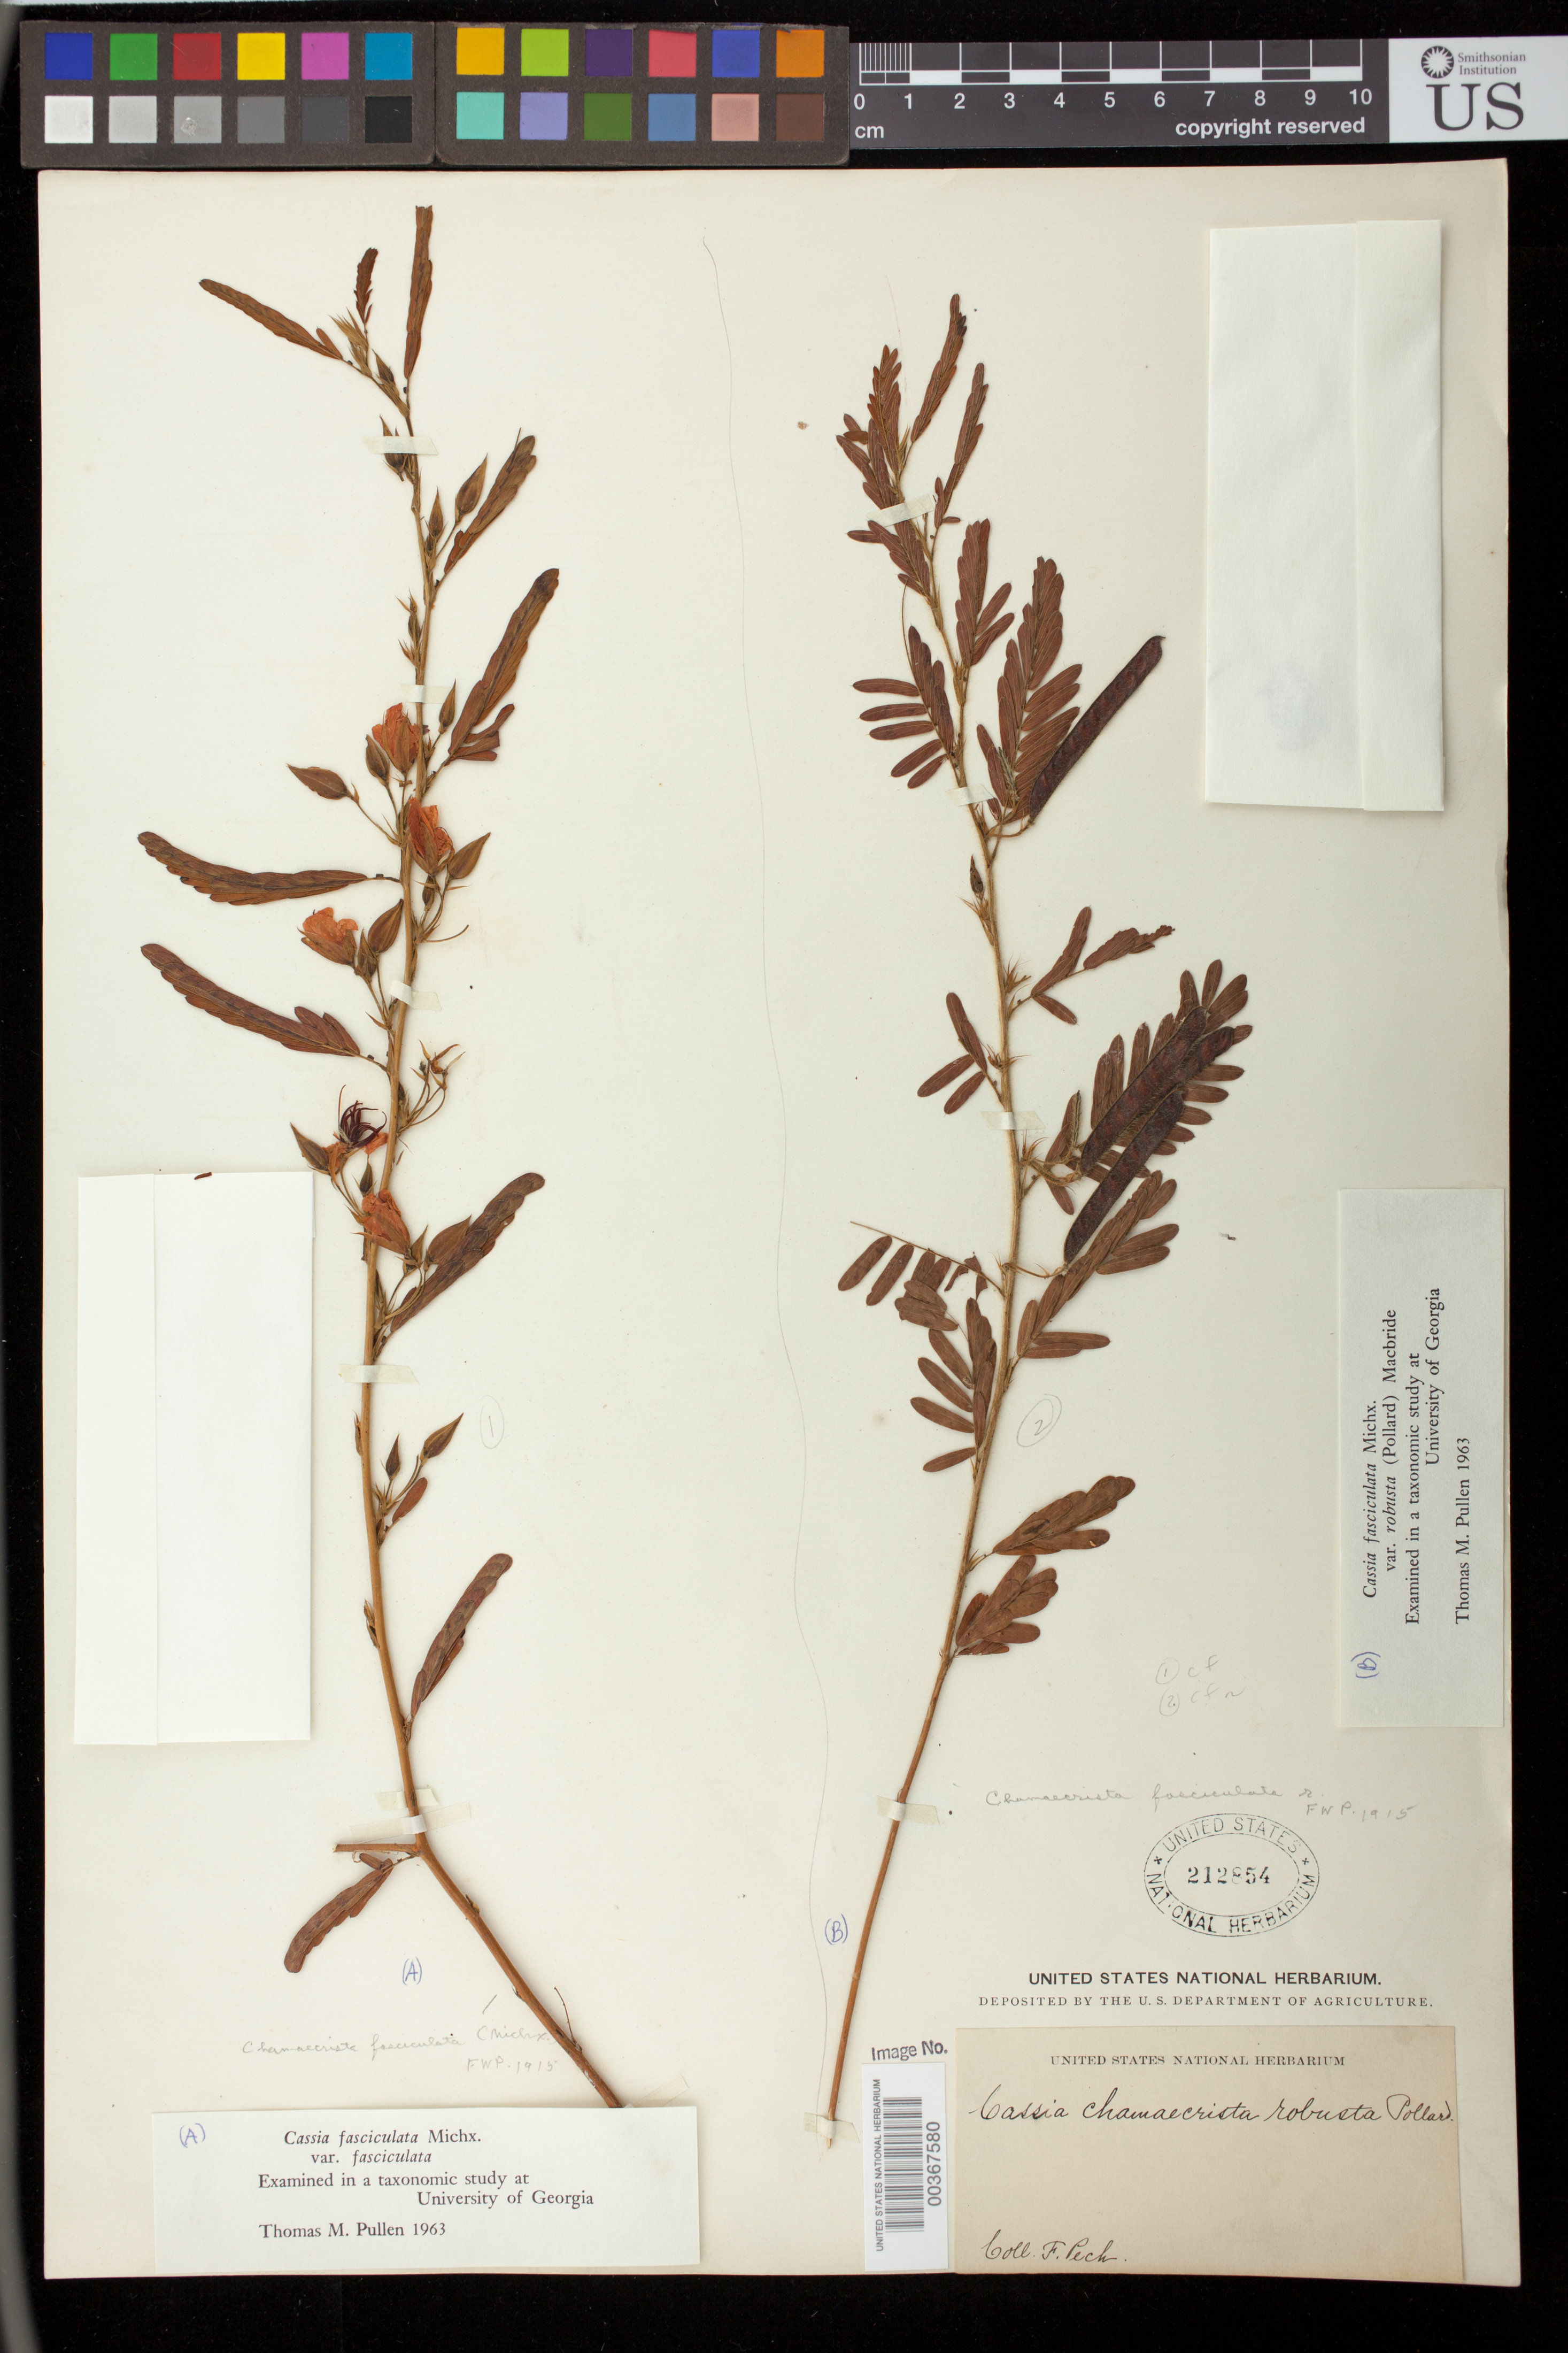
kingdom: Plantae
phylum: Tracheophyta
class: Magnoliopsida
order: Fabales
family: Fabaceae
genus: Chamaecrista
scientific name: Chamaecrista fasciculata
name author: (Michx.) Greene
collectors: F. Peck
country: United States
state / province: Washington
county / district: Spokane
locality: Spokane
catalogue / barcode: US 212854